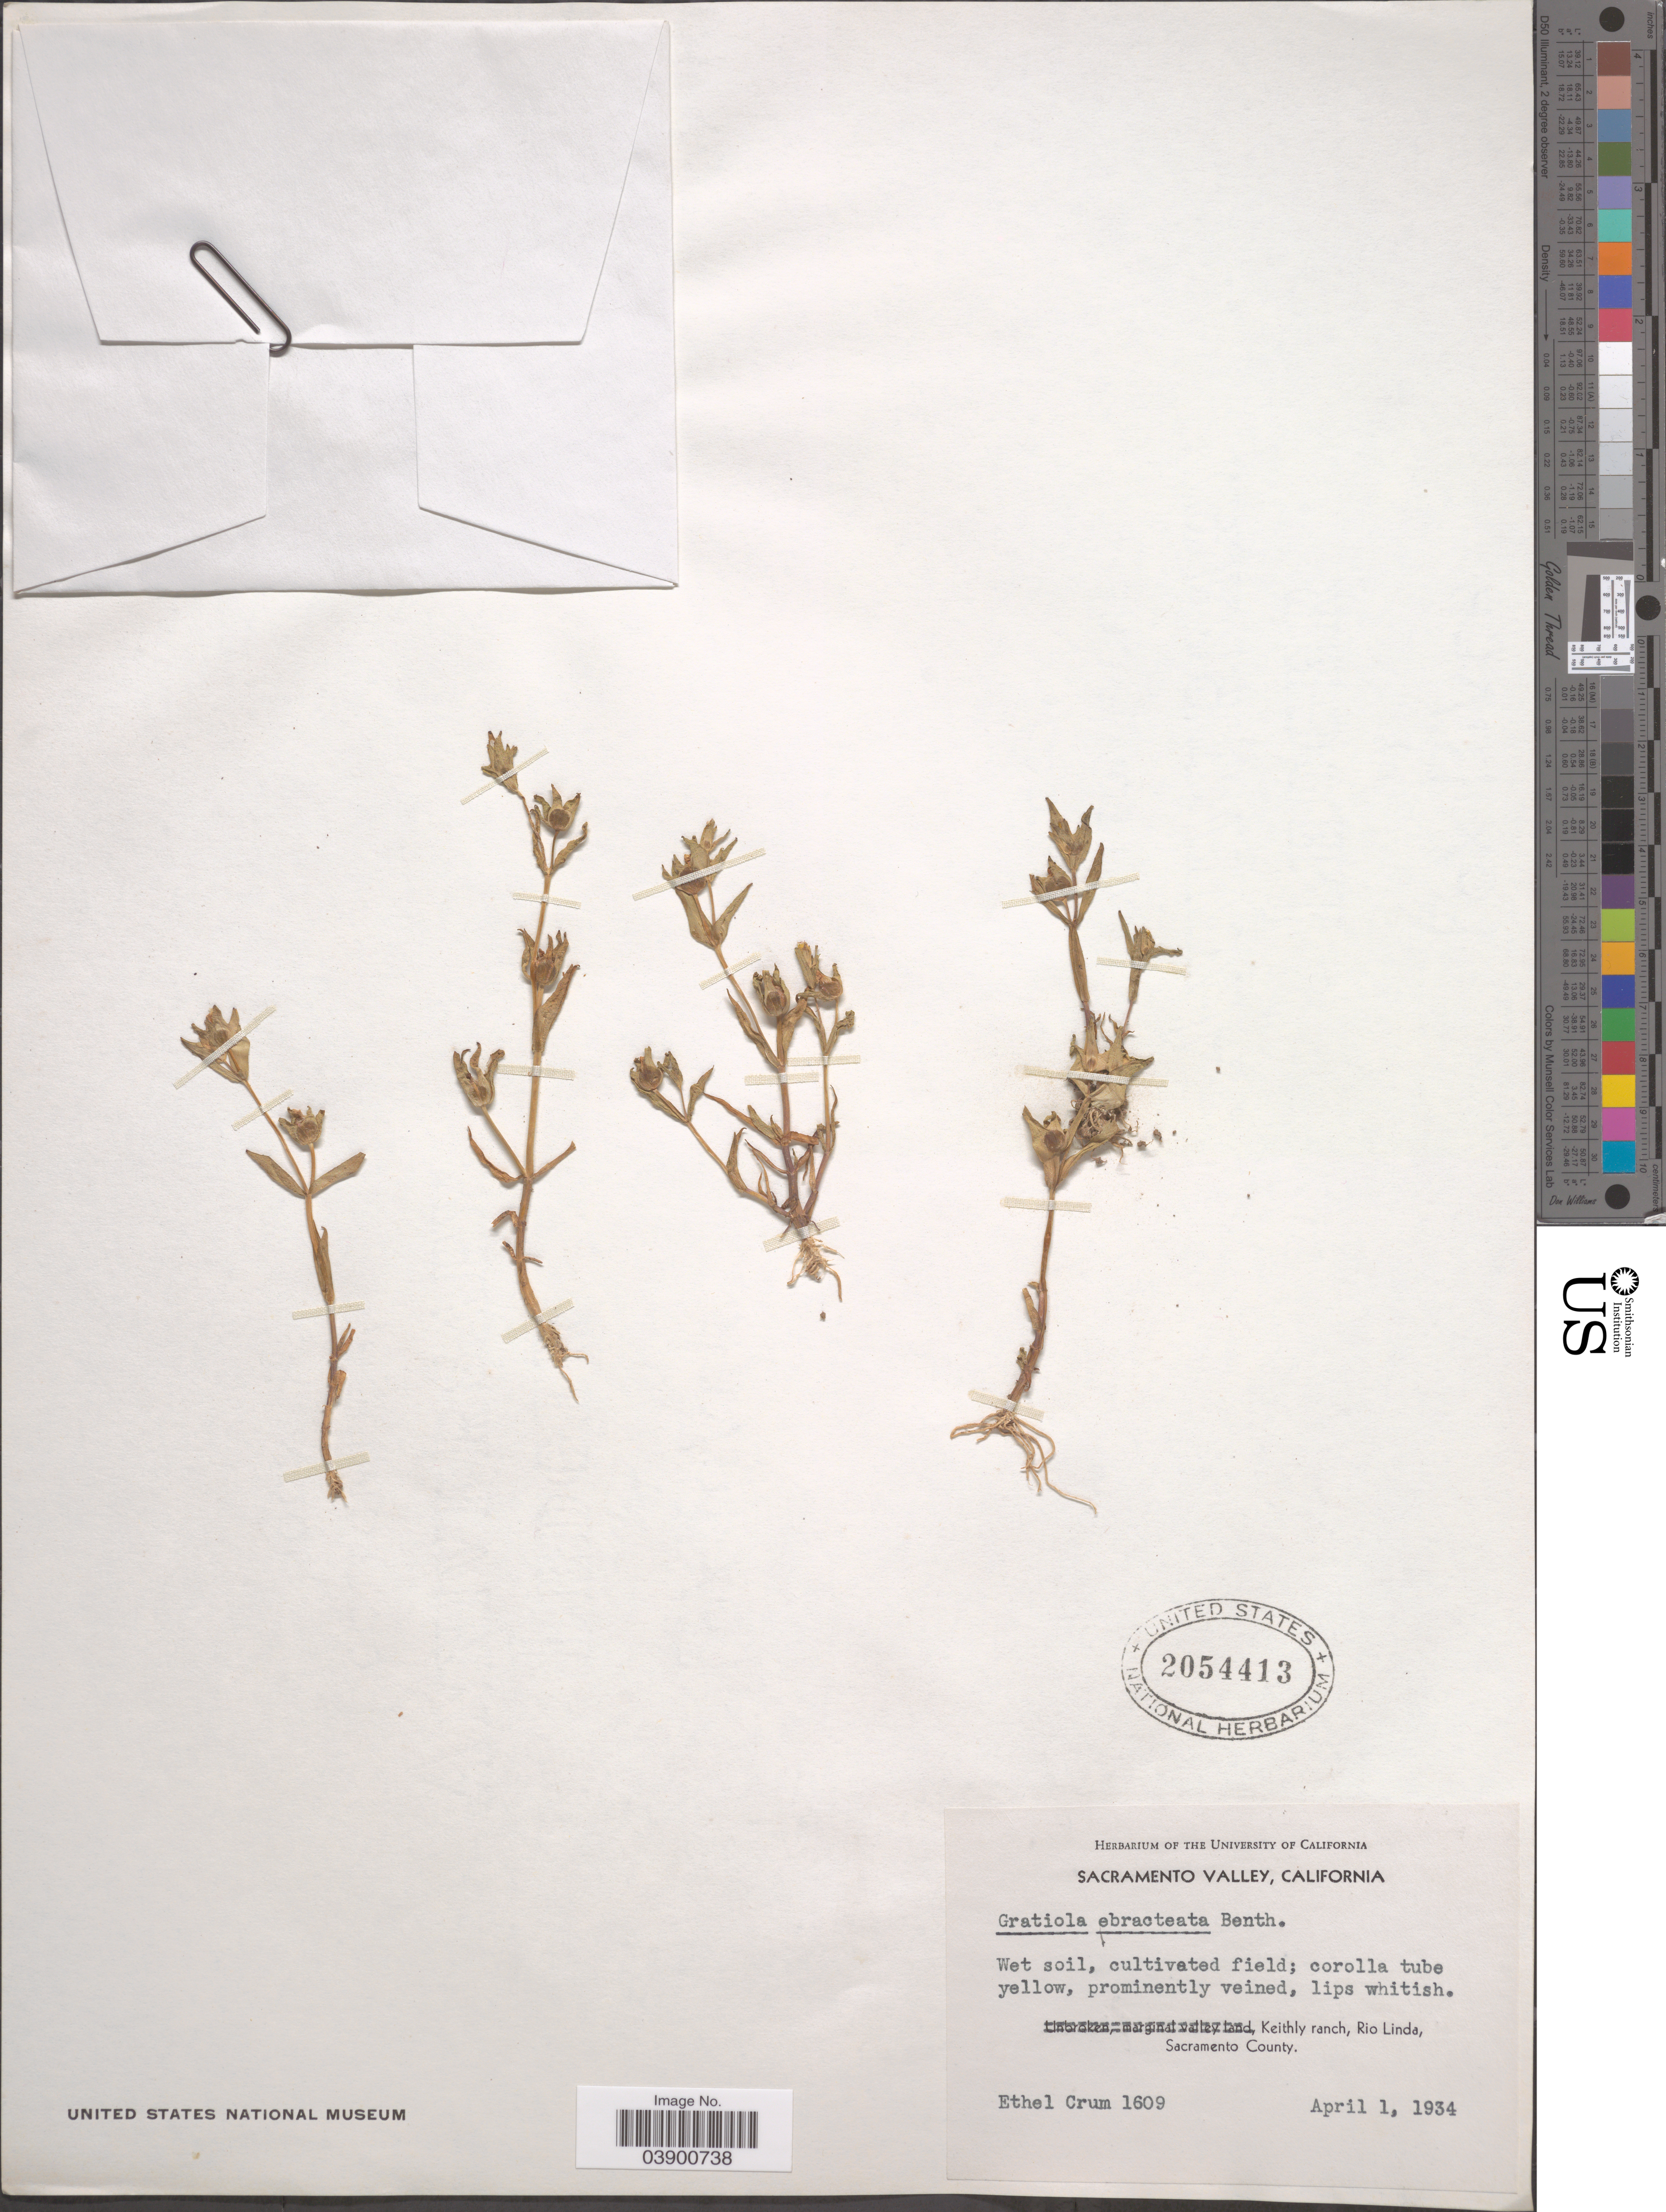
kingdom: Plantae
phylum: Tracheophyta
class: Magnoliopsida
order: Lamiales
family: Plantaginaceae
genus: Gratiola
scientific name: Gratiola ebracteata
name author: Benth.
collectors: E. K. Crum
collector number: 1609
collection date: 1934-04-01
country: United States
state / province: California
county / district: Sacramento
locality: Sacramento Valley. Keithly ranch, Rio Linda, Sacramento County.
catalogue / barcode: US 2054413